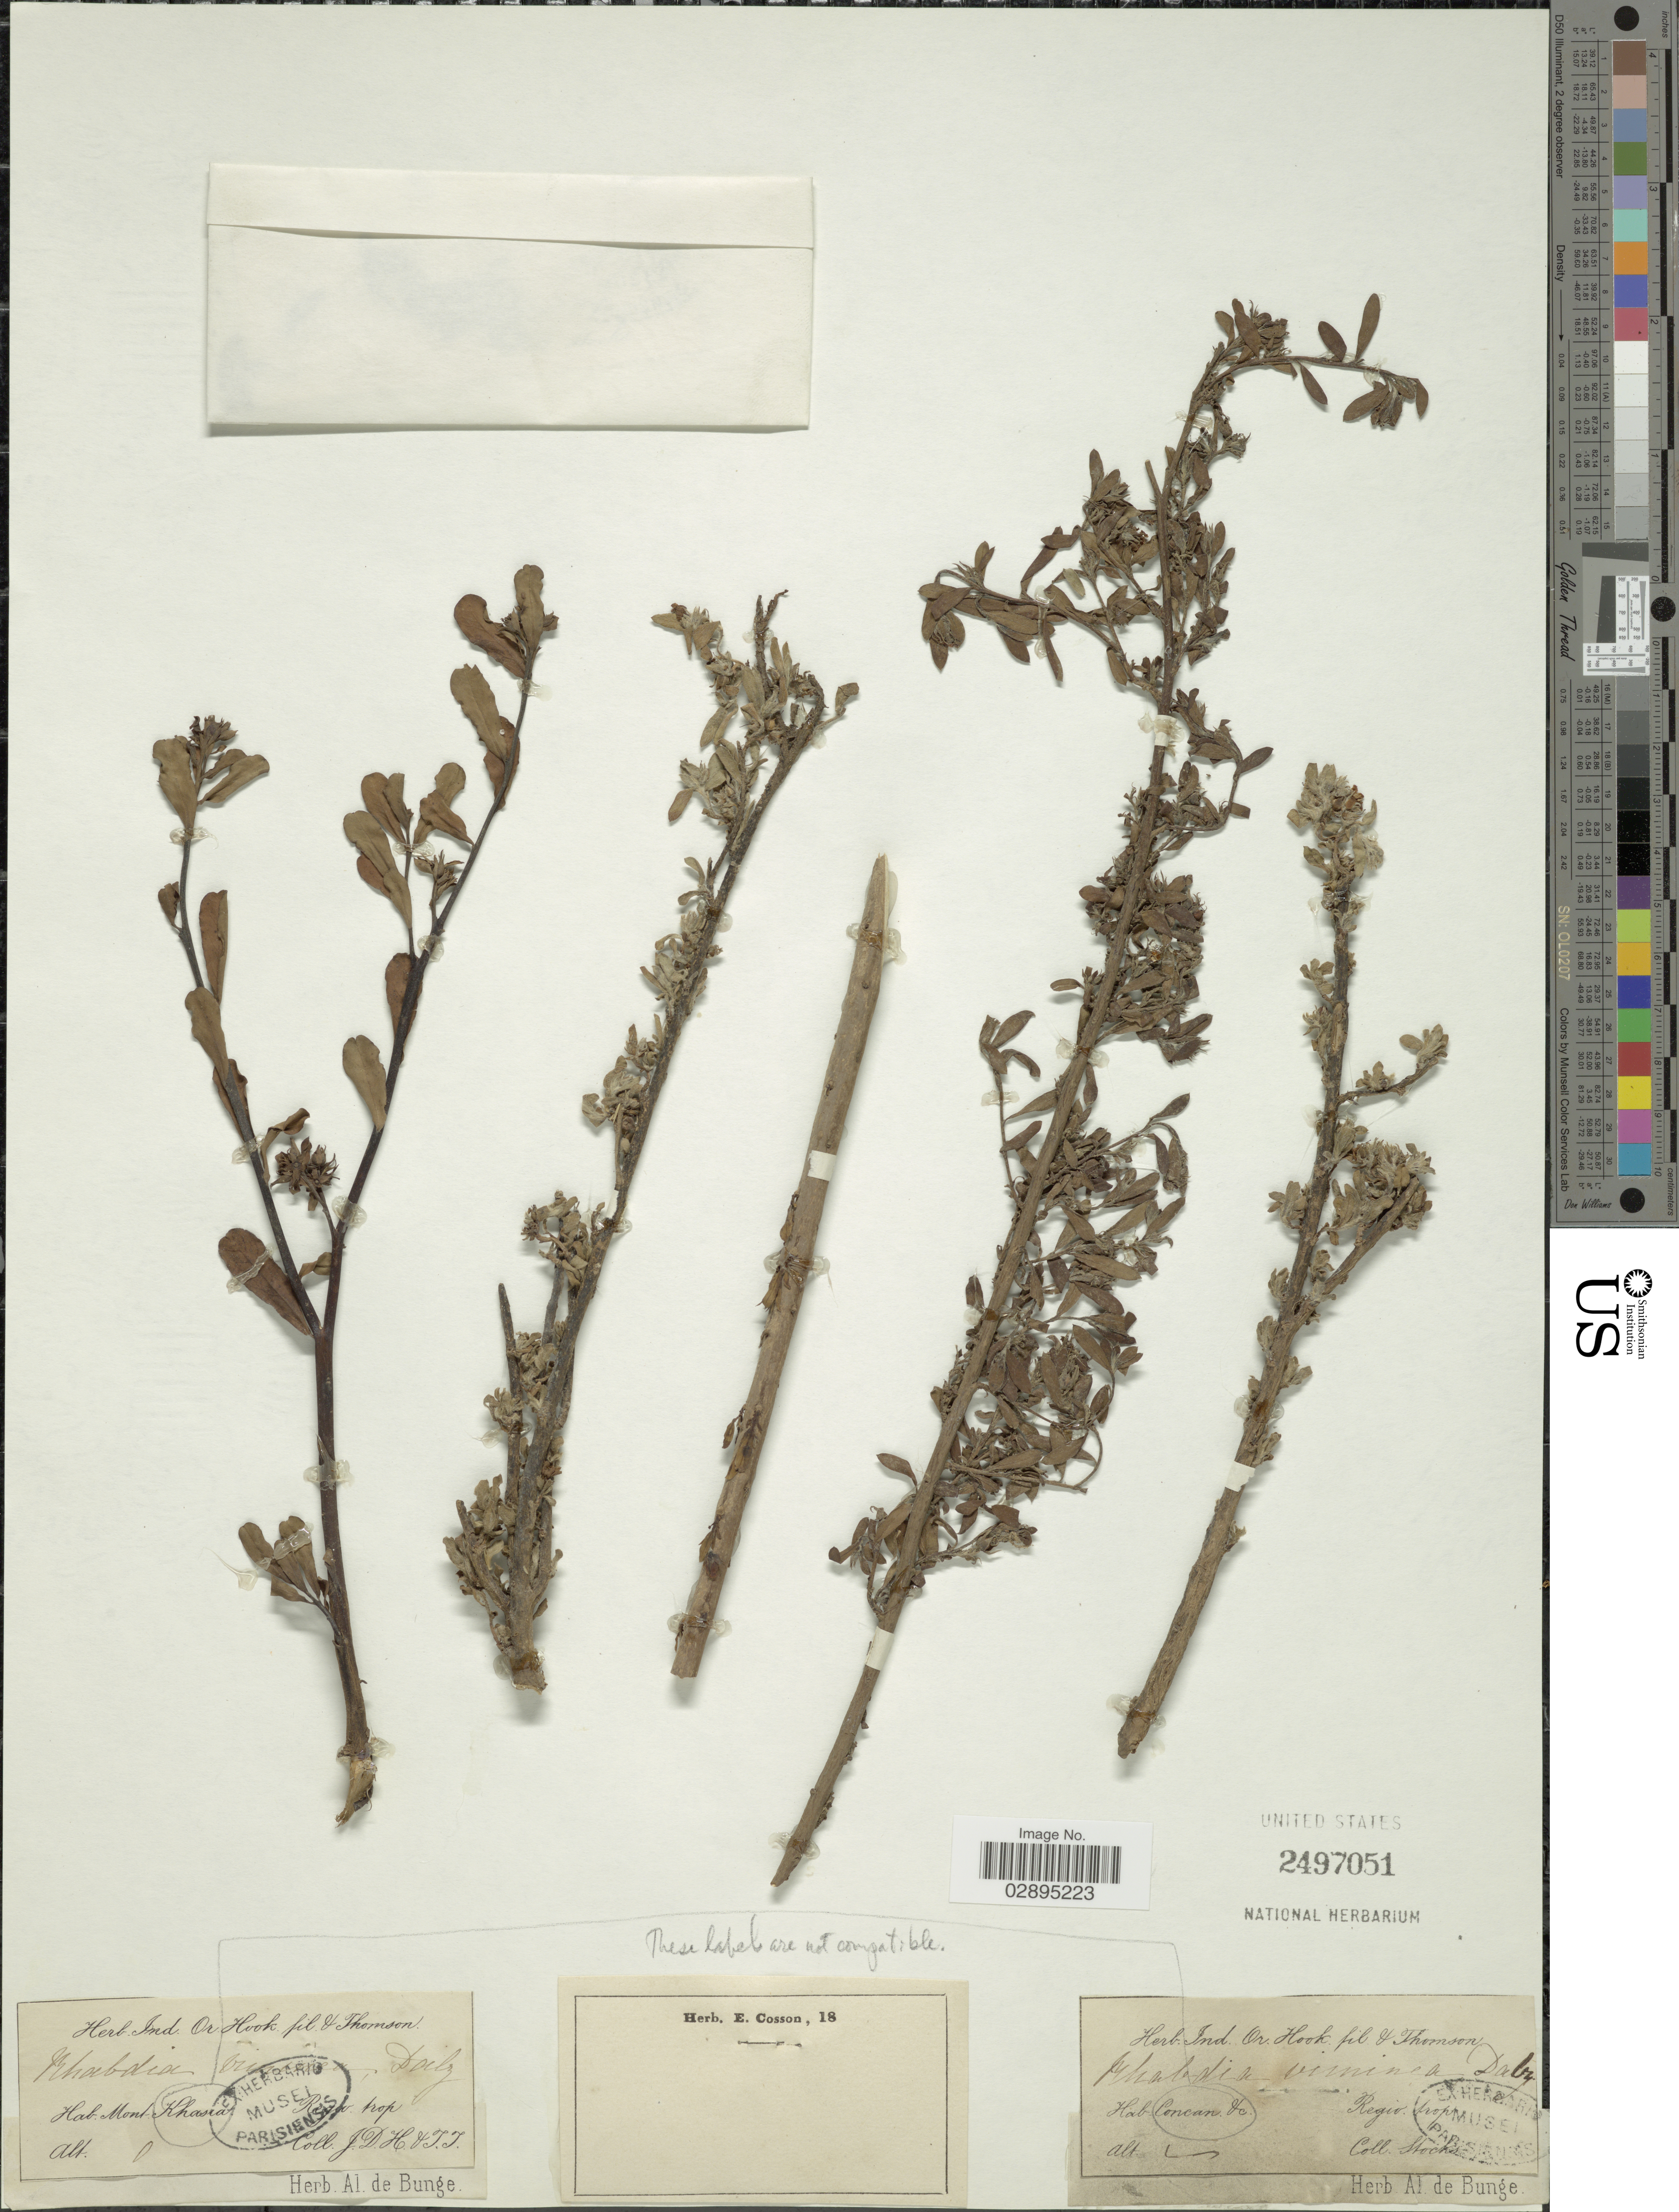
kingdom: Plantae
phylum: Tracheophyta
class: Magnoliopsida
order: Boraginales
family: Ehretiaceae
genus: Ehretia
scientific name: Ehretia viminea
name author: Wall.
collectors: Stocks, --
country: India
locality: Concan &c, Regio trop.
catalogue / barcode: US 2497051-2